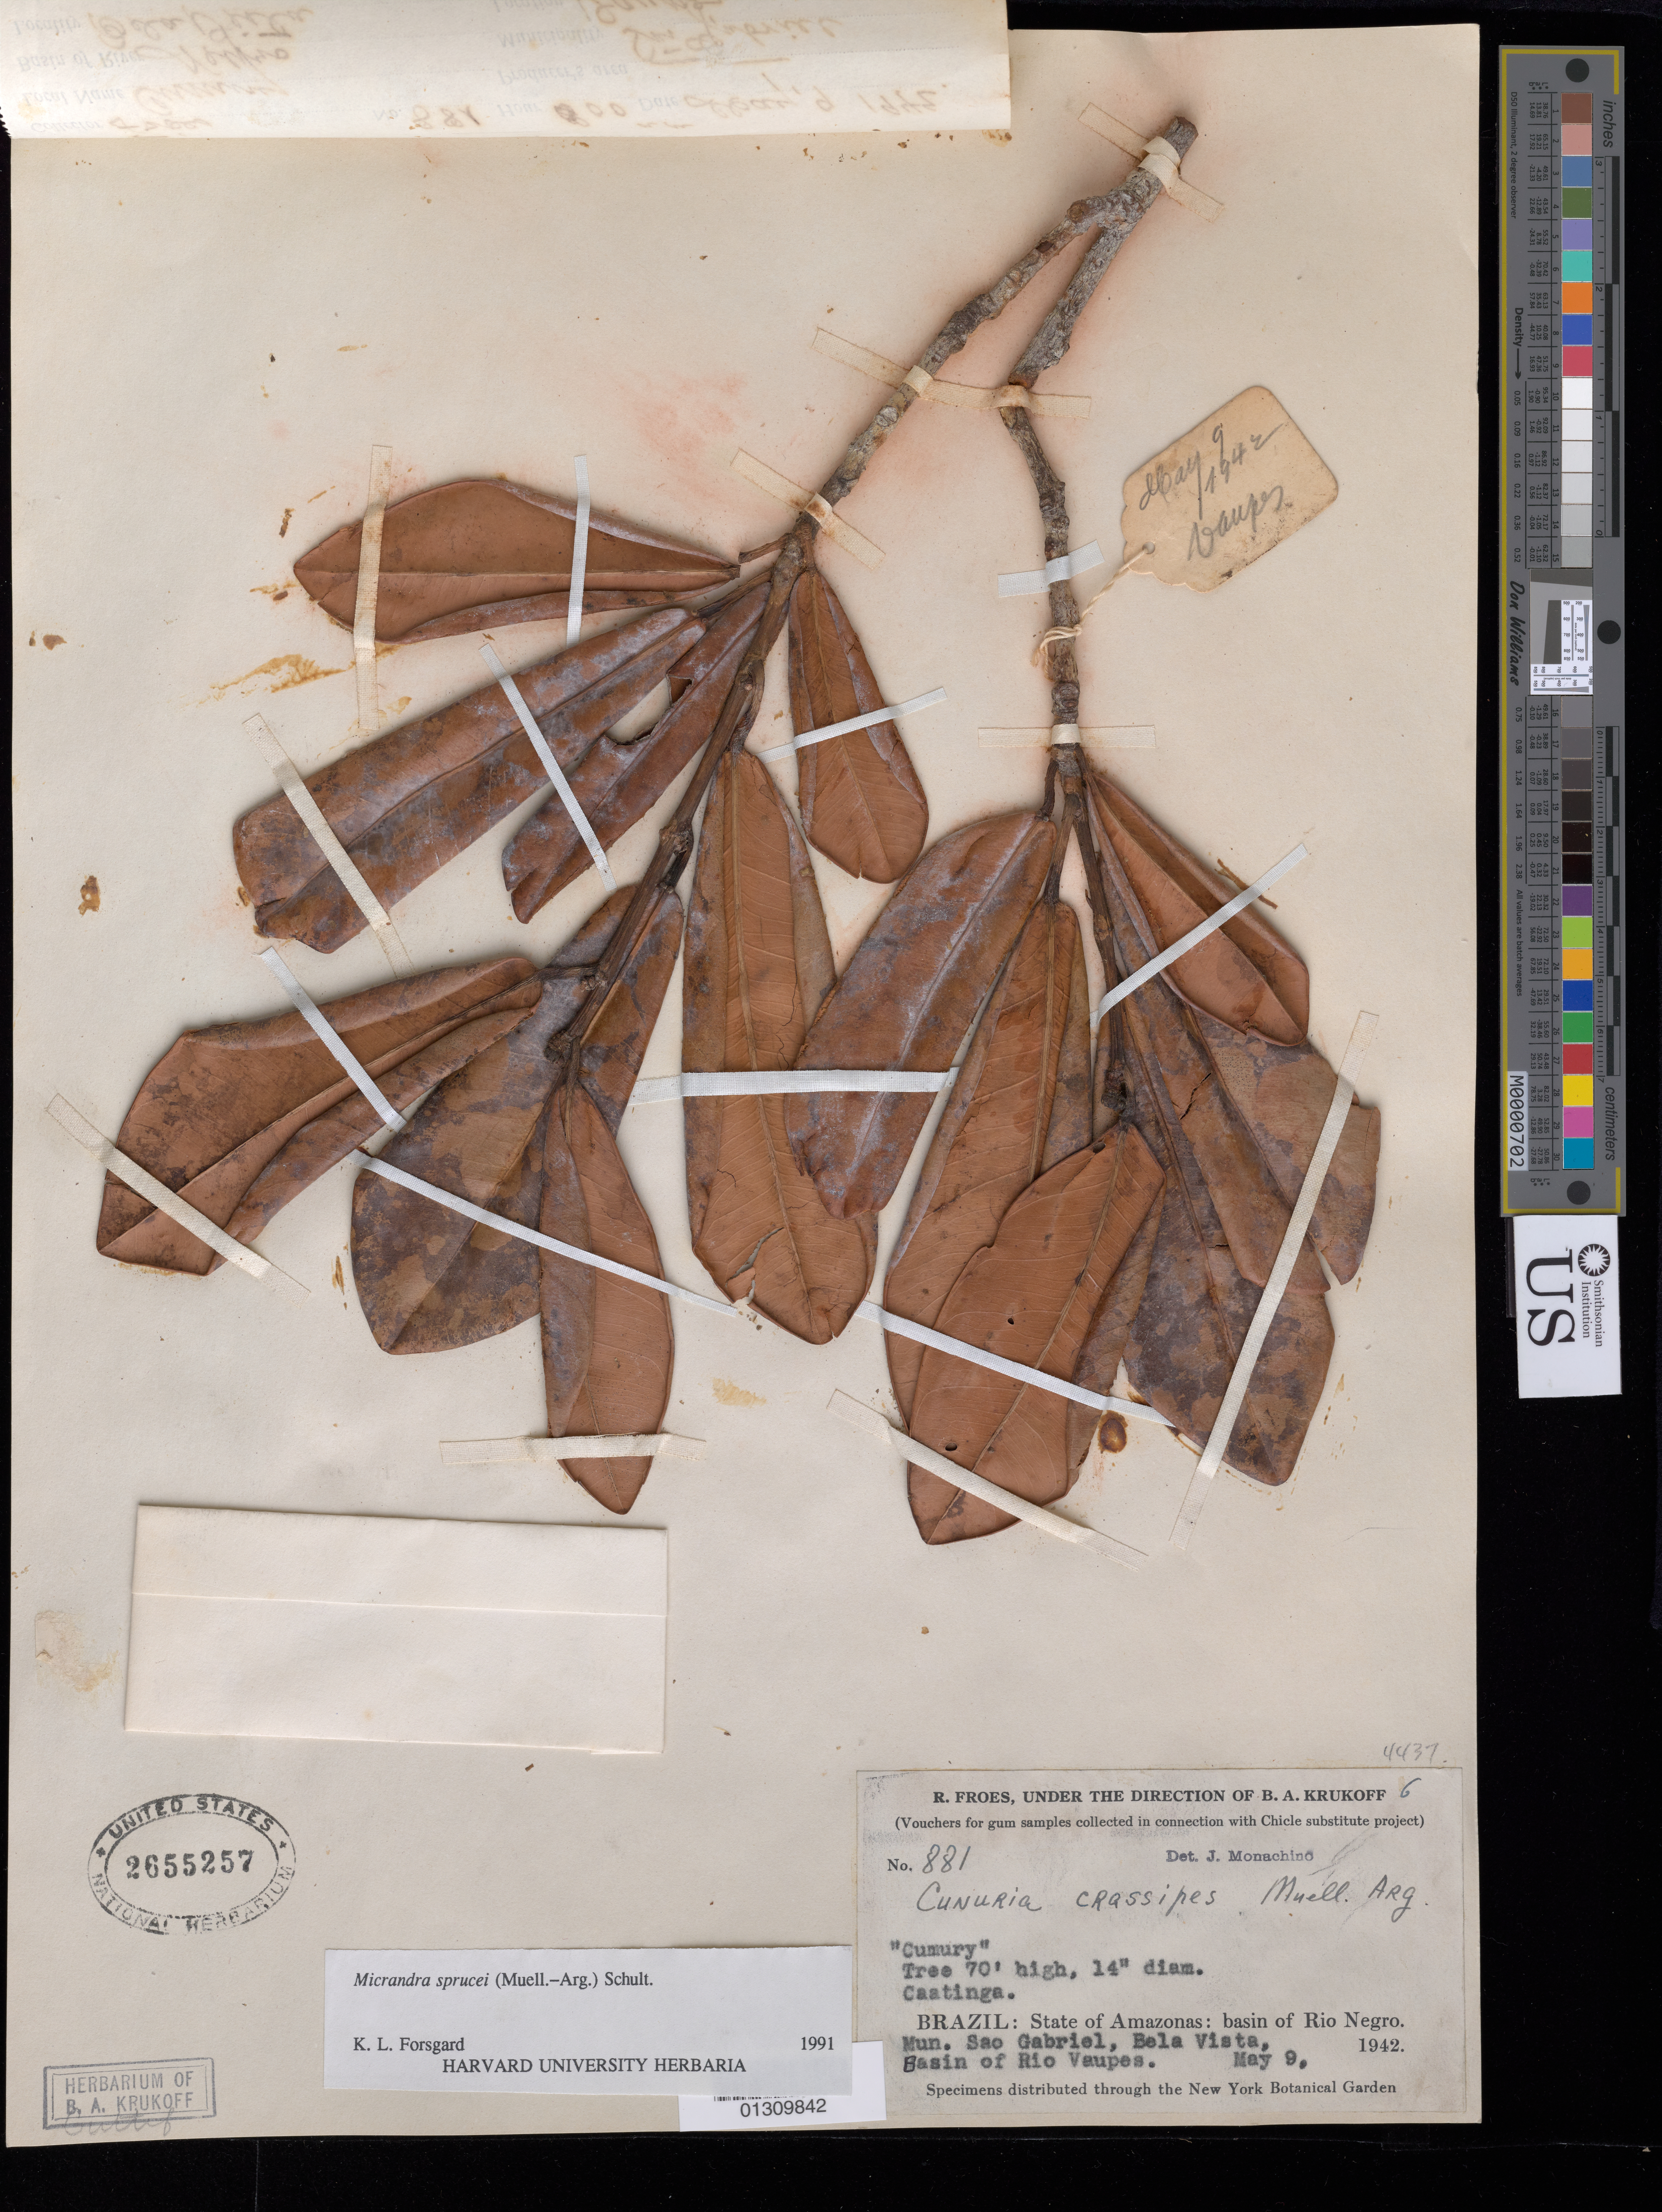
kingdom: Plantae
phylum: Tracheophyta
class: Magnoliopsida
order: Malpighiales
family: Euphorbiaceae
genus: Micrandra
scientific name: Micrandra sprucei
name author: (Müll. Arg.) R.E. Schult.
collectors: R. Fróes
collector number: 881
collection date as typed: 9 May 1942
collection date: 1942-05-09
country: Brazil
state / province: Amazonas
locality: Basin of Rio Negro. Mun Sao Gabriel, Bela Vista. Basin of Rio Vaupes.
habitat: Tree.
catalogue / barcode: US 2655257